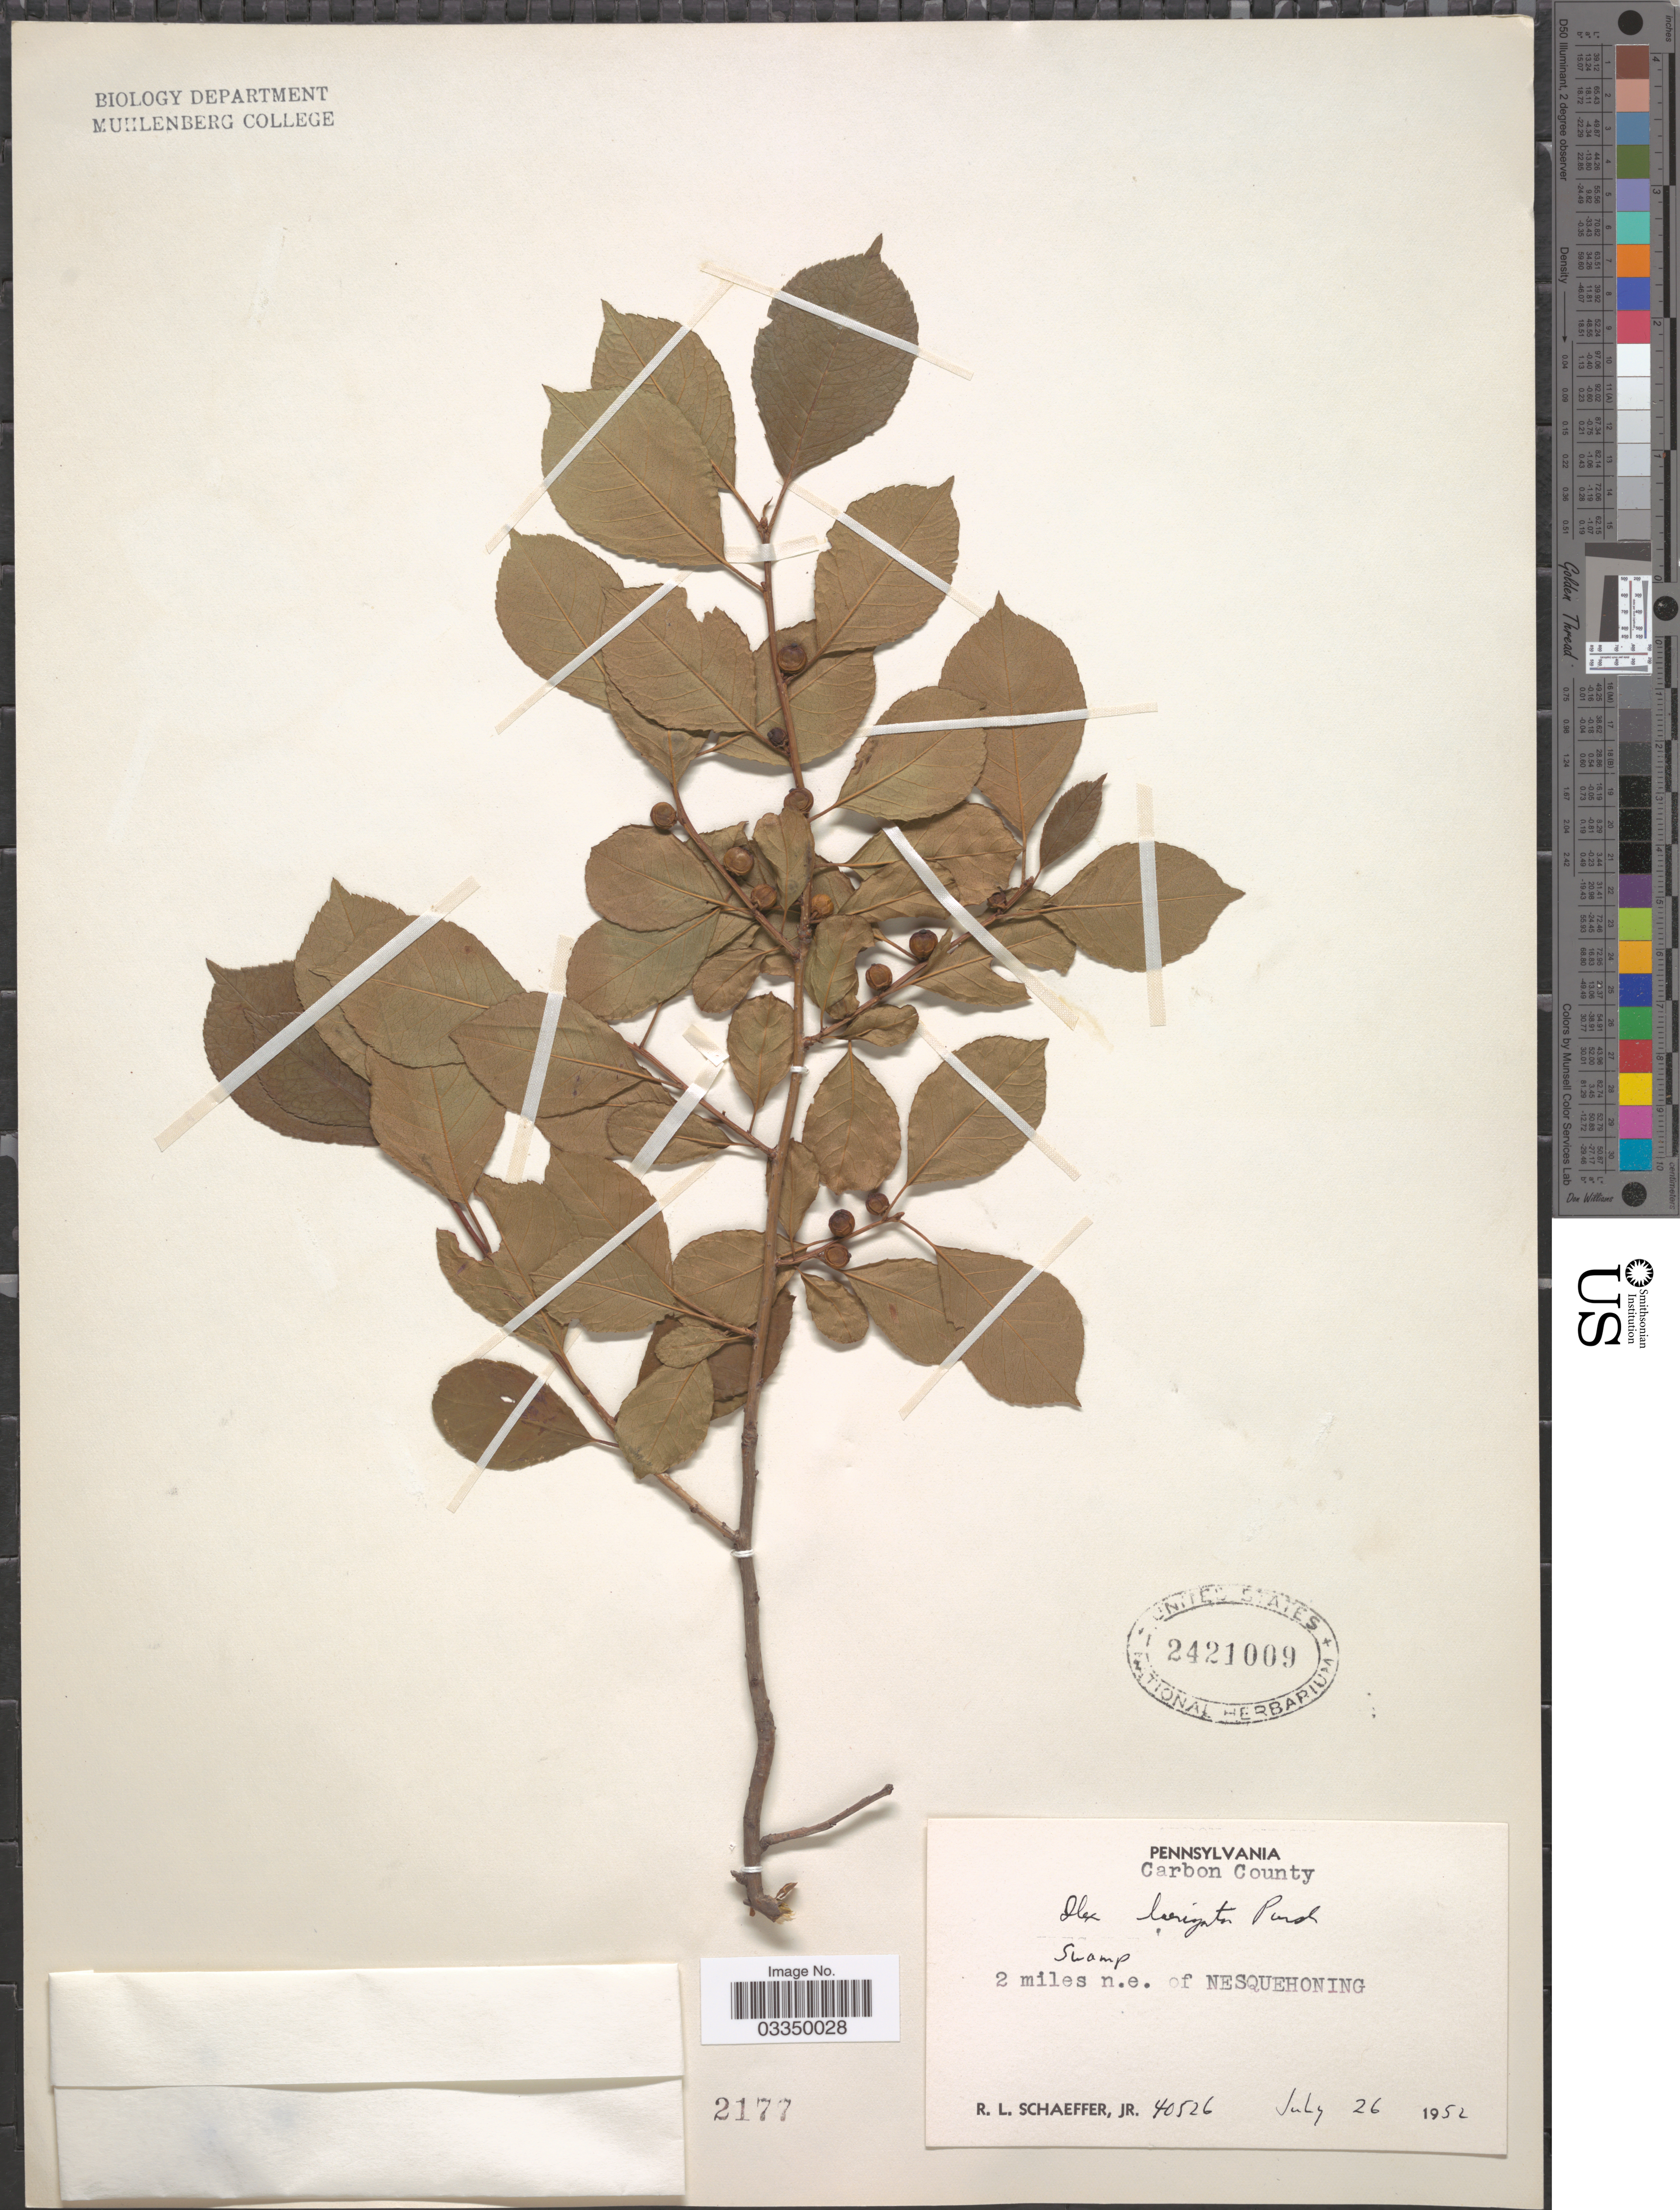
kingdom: Plantae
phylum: Tracheophyta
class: Magnoliopsida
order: Aquifoliales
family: Aquifoliaceae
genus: Ilex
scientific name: Ilex laevigata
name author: (Pursh) A. Gray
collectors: R. L. Schaeffer Jr.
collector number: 40526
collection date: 1952-07-26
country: United States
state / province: Pennsylvania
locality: Carbon County. 2 miles n.e. of Nesquehoning.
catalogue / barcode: US 2421009